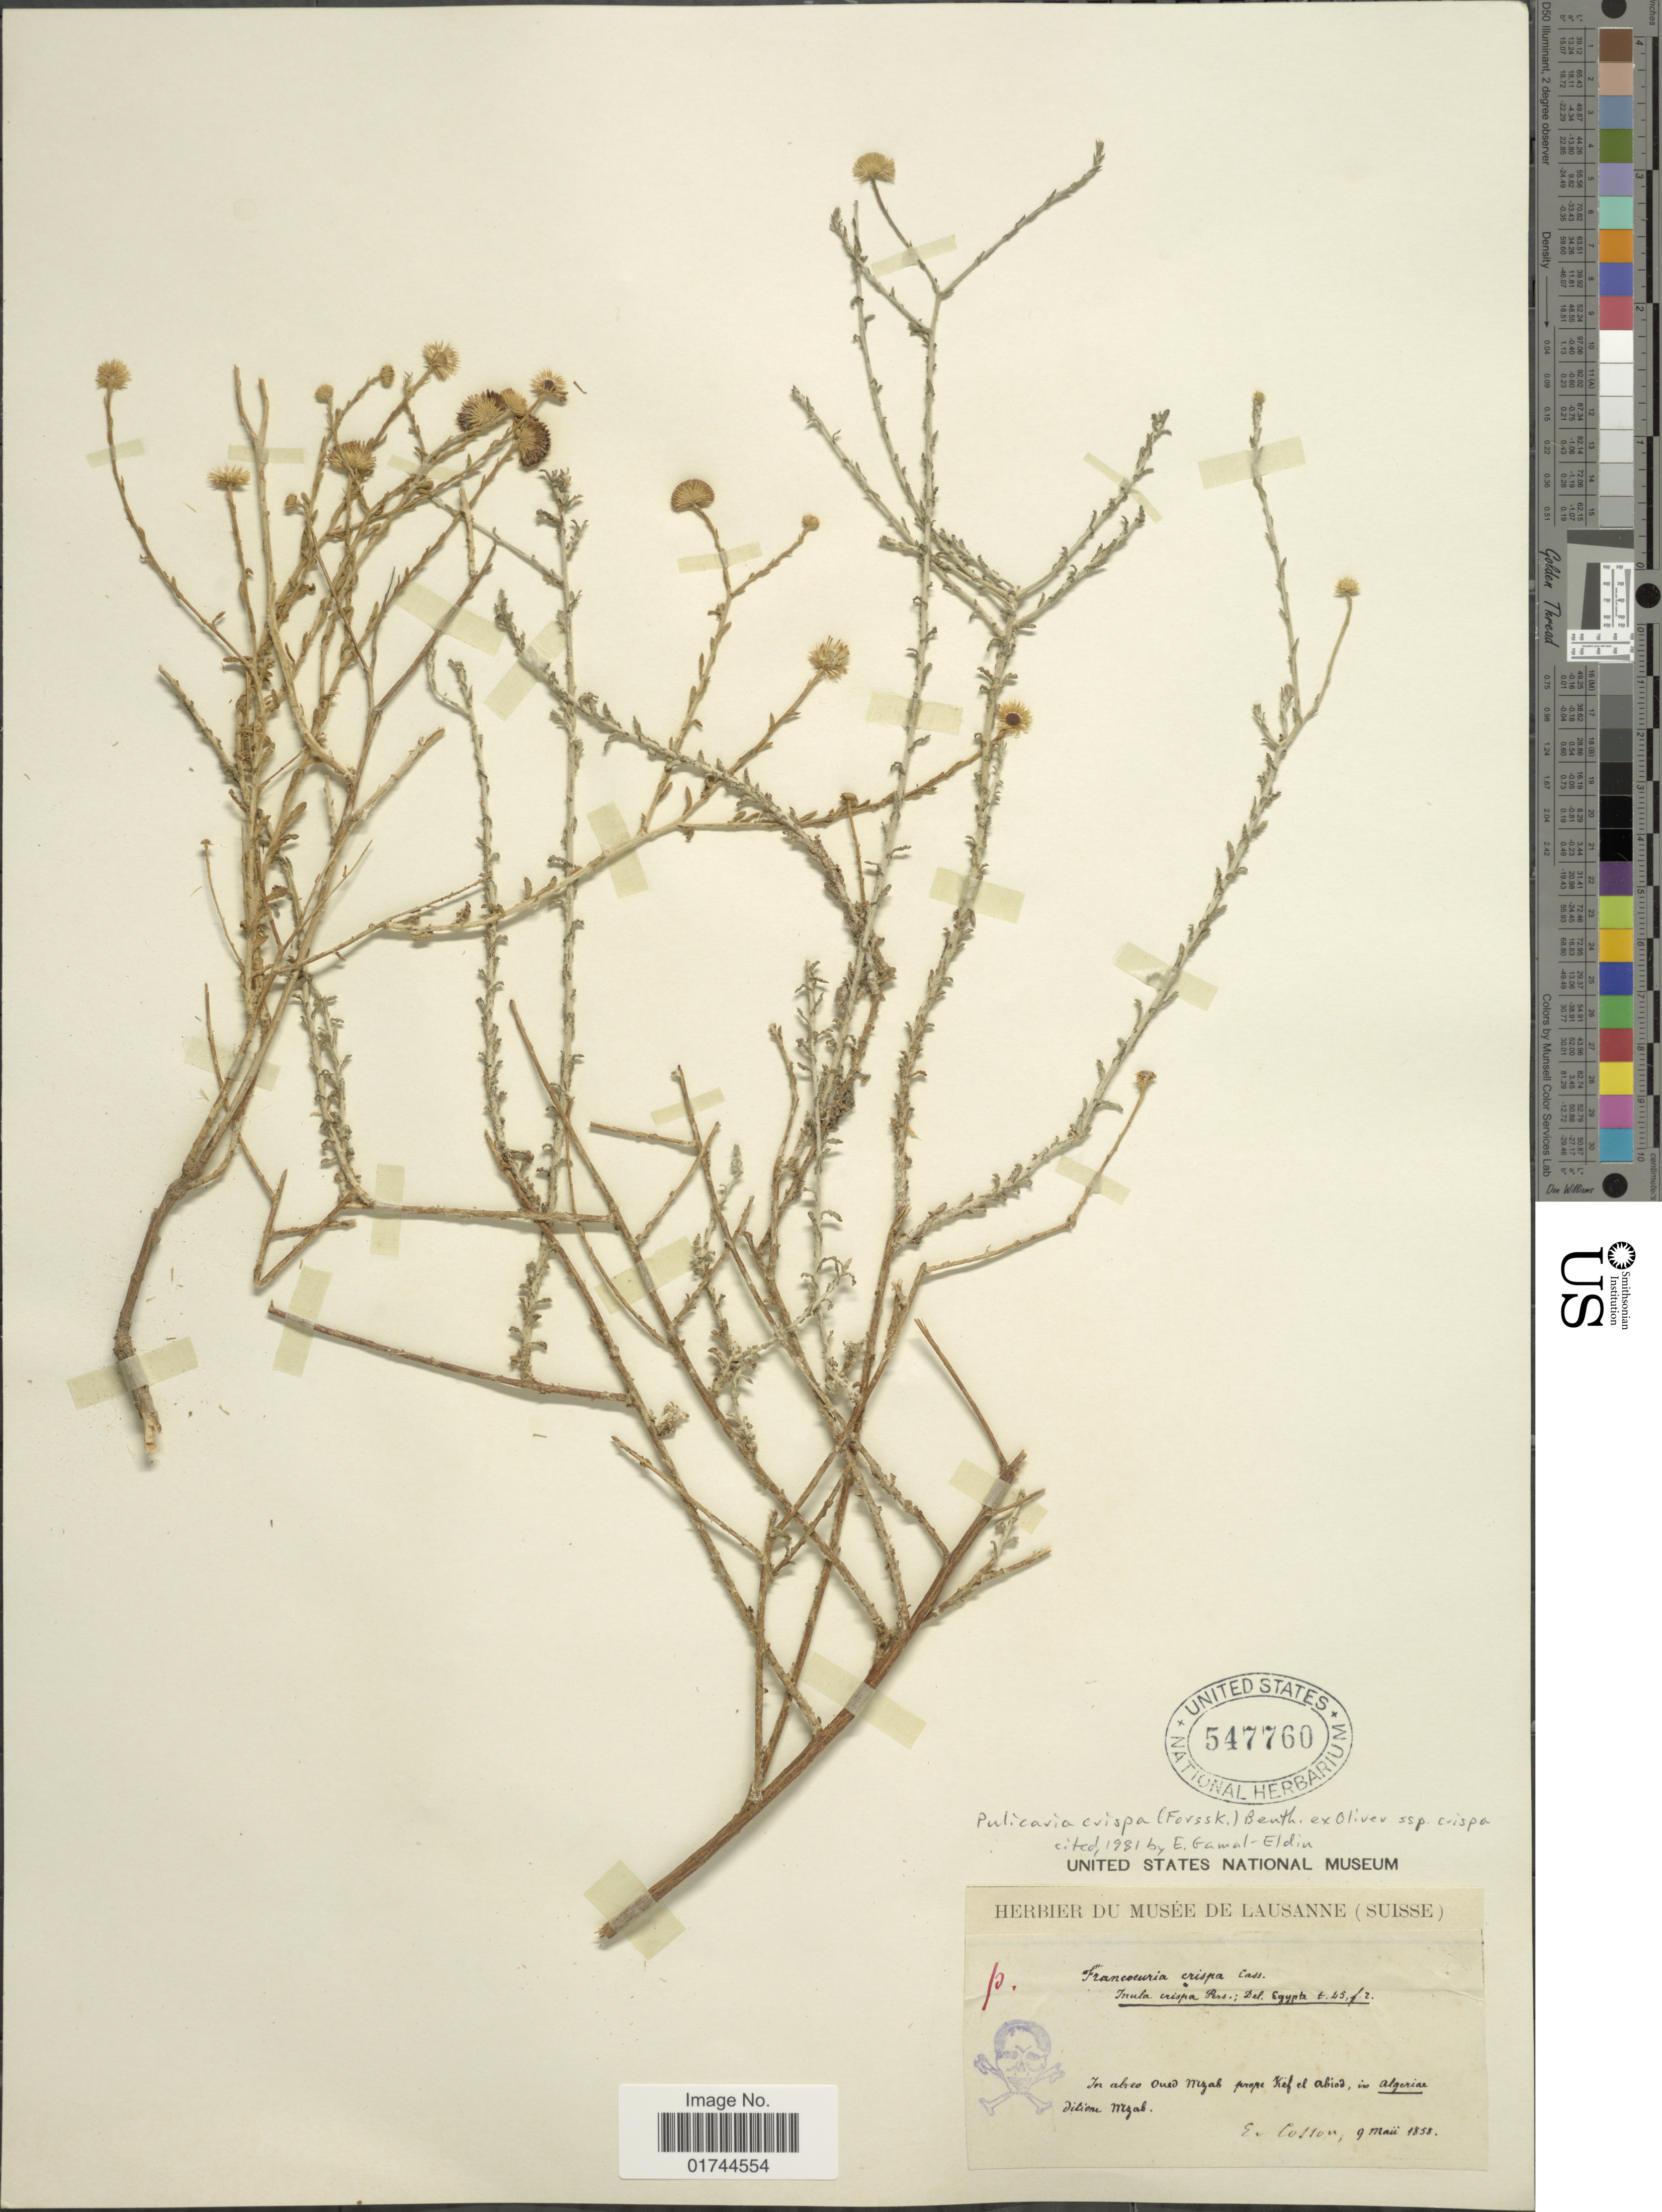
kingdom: Plantae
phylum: Tracheophyta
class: Magnoliopsida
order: Asterales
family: Asteraceae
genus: Pulicaria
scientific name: Pulicaria crispa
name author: Sch. Bip.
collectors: E. Cosson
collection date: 1858-05-09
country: Algeria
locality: Dition Nizab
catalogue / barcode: US 547760